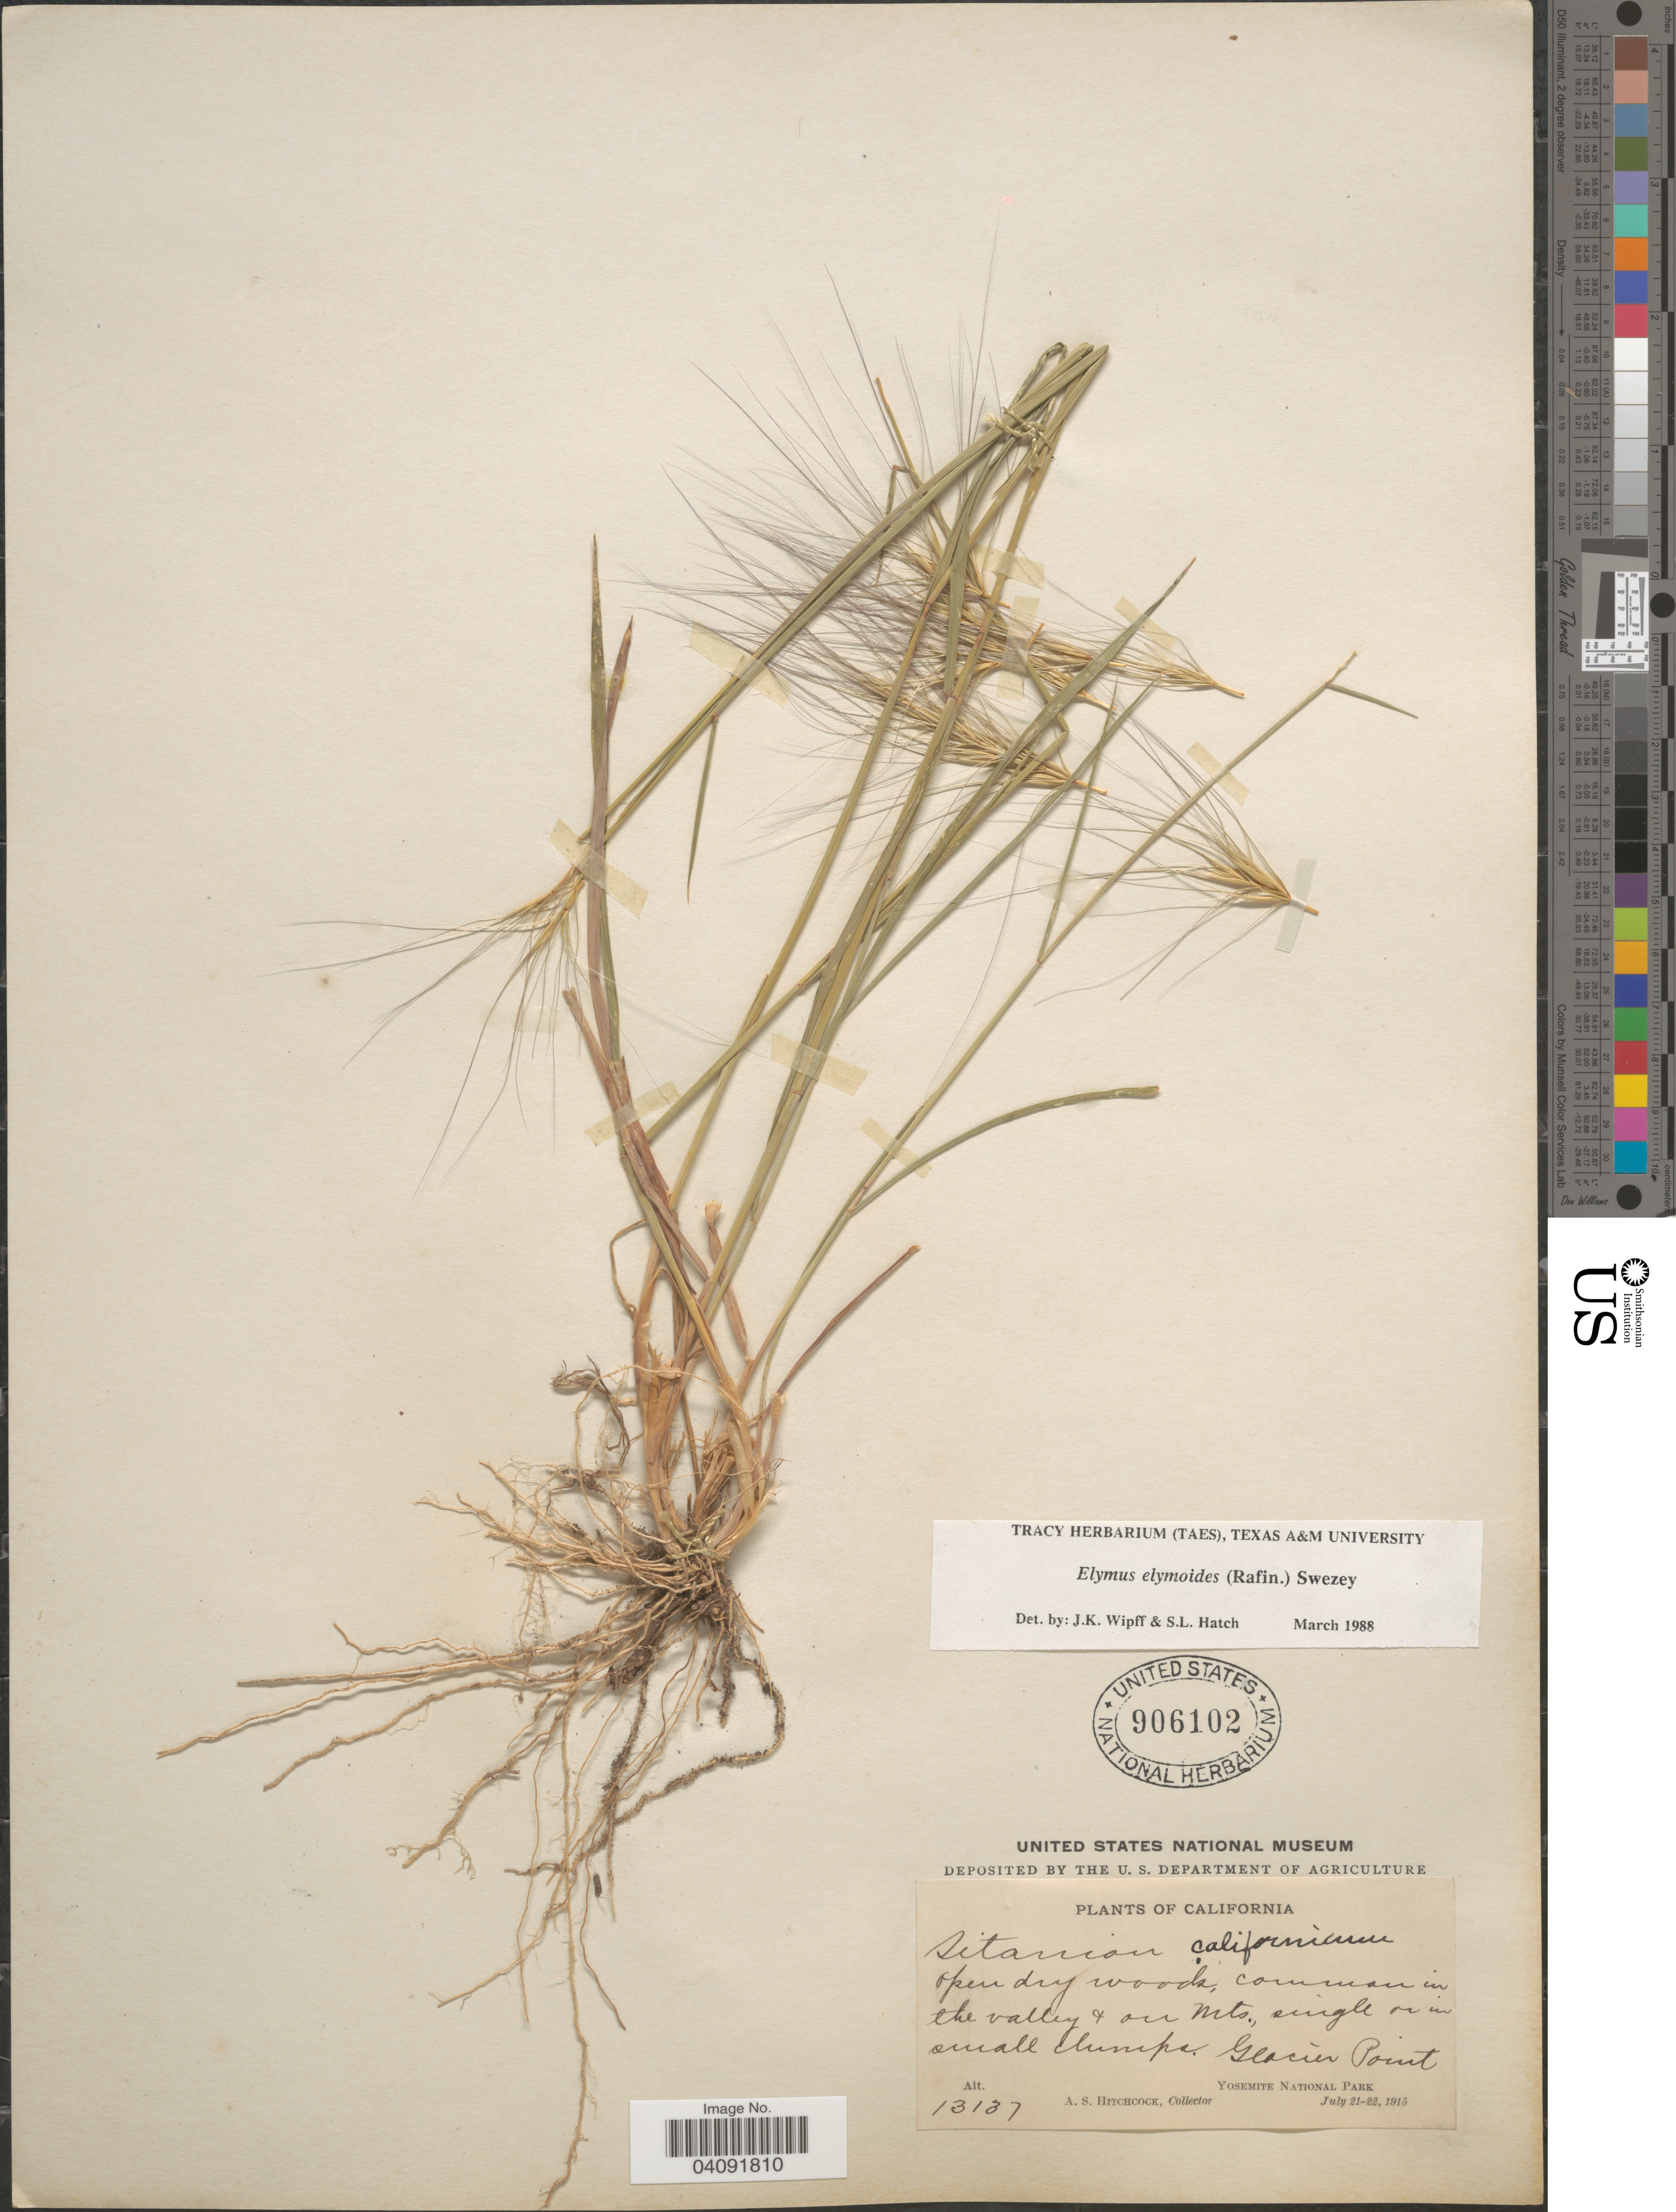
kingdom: Plantae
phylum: Tracheophyta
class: Liliopsida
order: Poales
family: Poaceae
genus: Elymus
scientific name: Elymus elymoides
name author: (Raf.) Swezey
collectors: A. S. Hitchcock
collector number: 13137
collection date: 1915-07-21/1915-07-22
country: United States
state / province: California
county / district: Mariposa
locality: Glacier Point. Yosemite National Park.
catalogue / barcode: US 906102